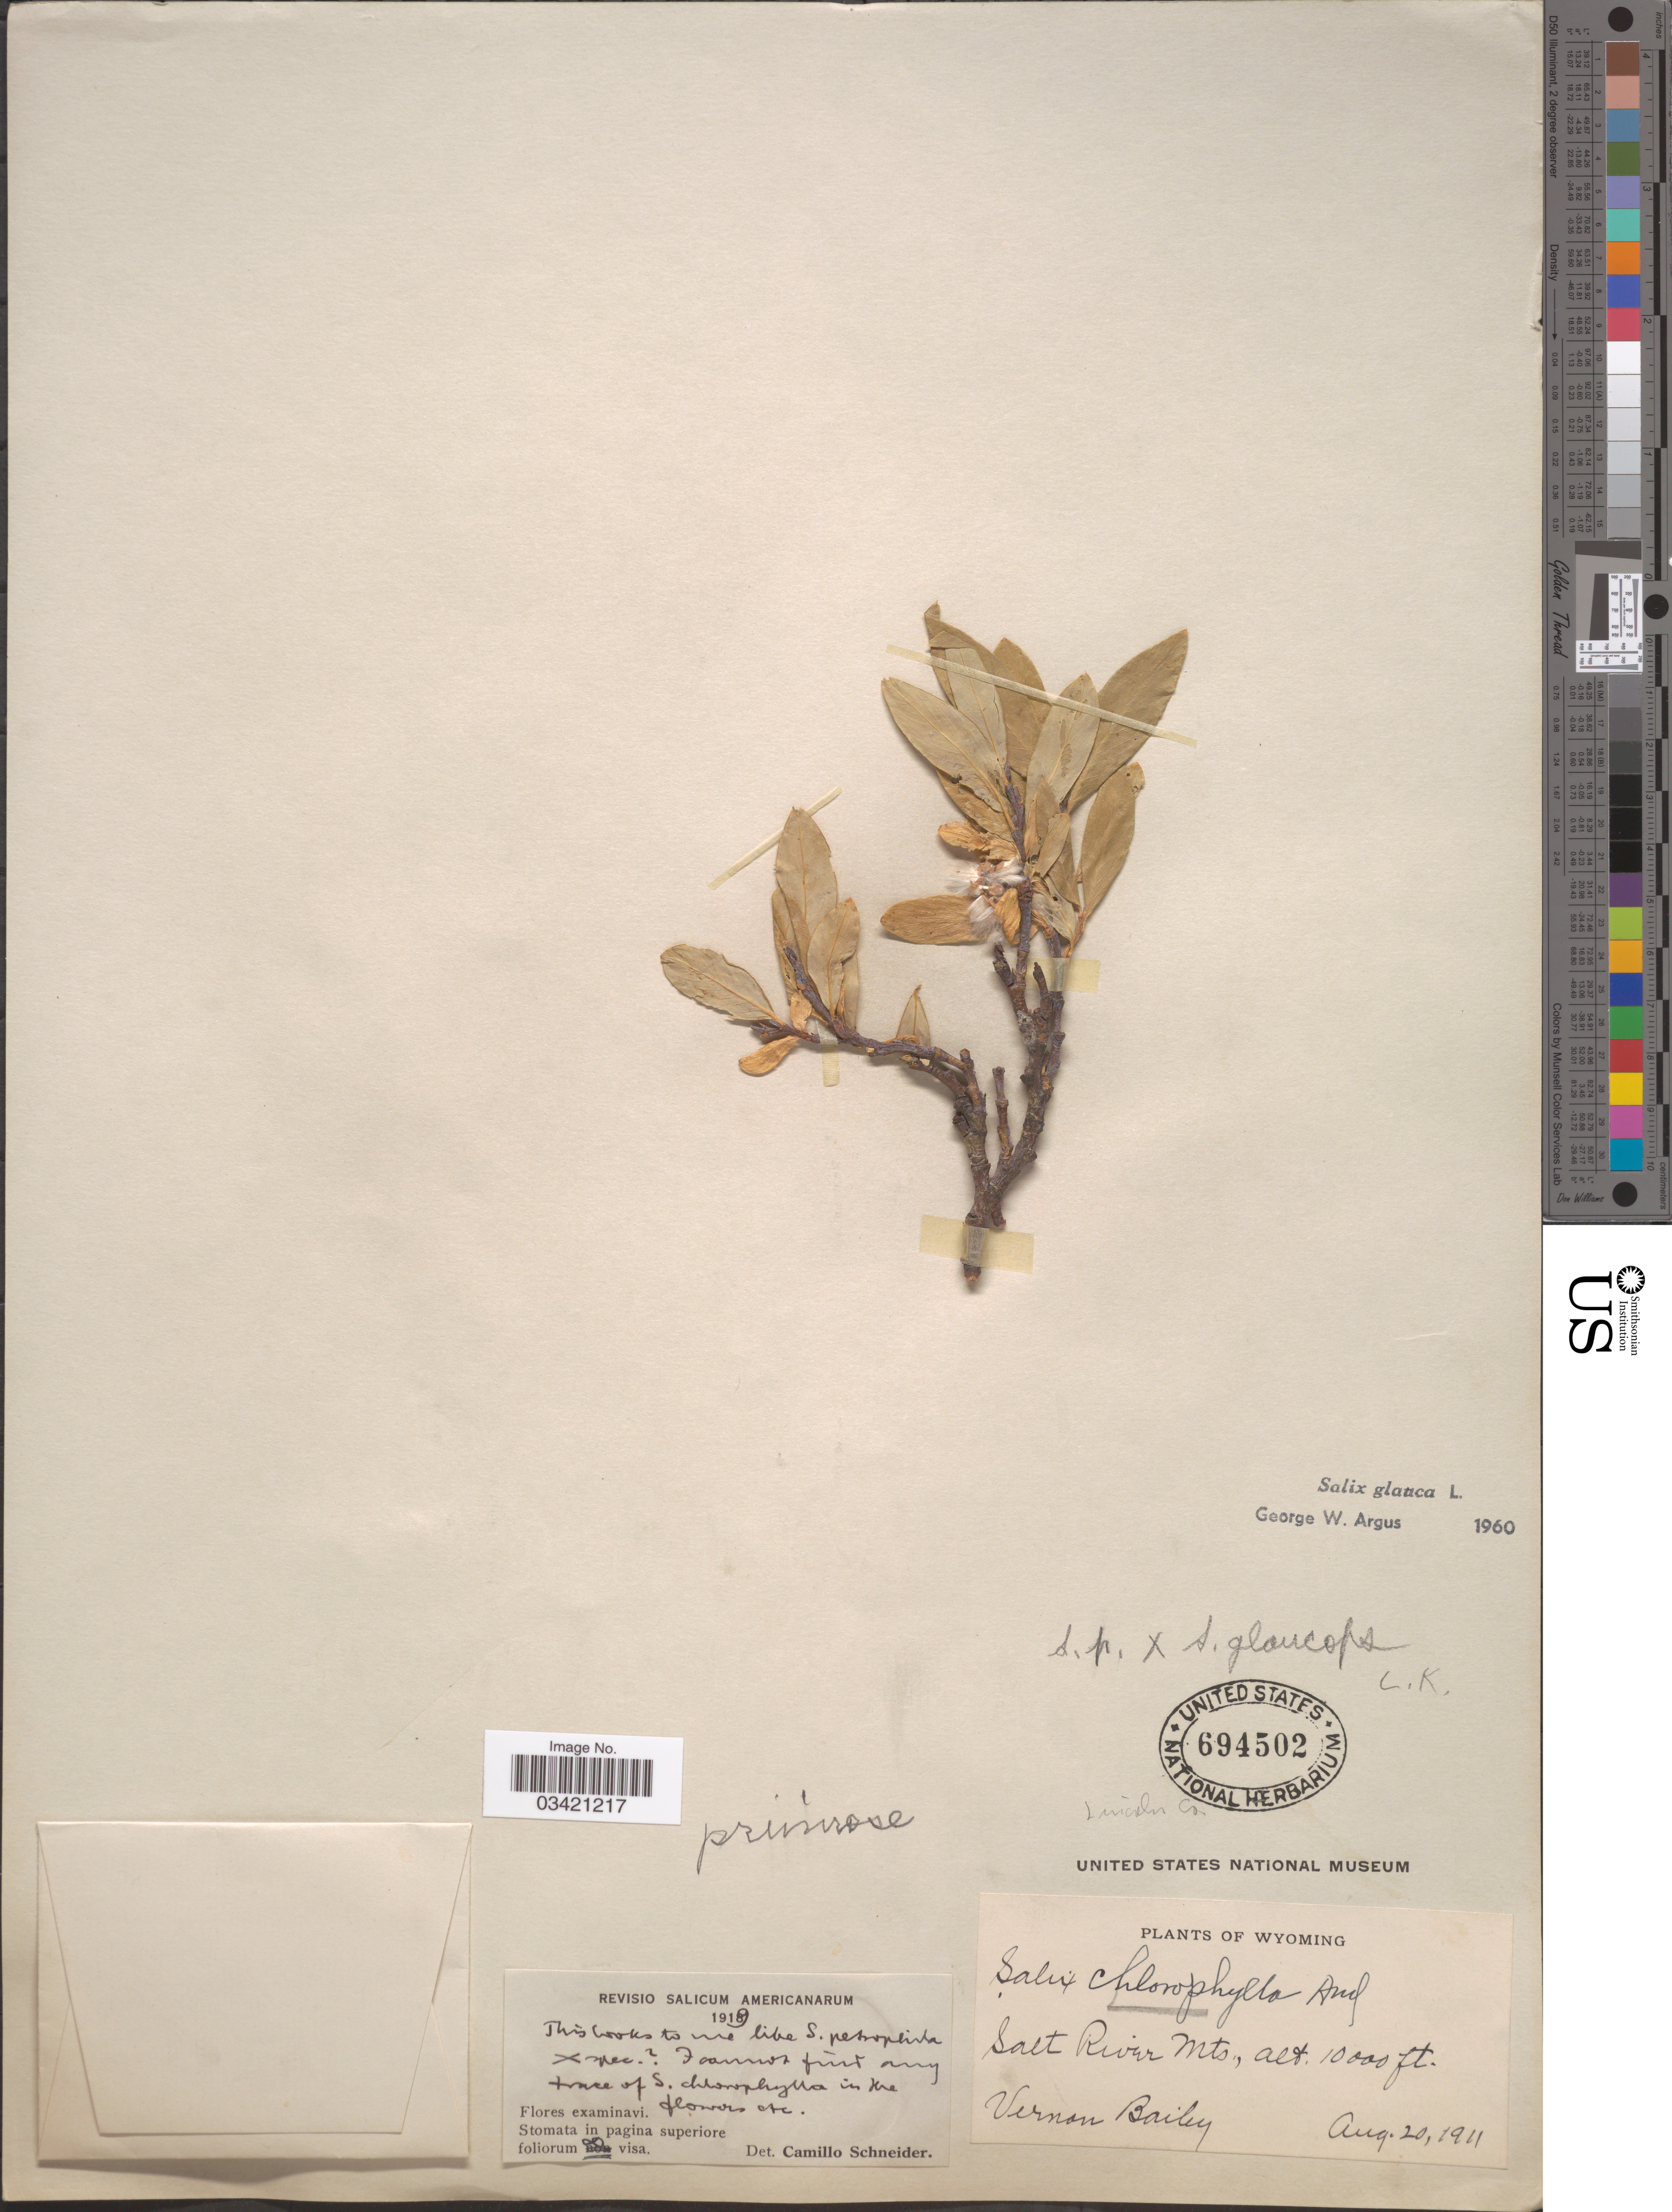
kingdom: Plantae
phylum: Tracheophyta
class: Magnoliopsida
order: Malpighiales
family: Salicaceae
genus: Salix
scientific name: Salix glauca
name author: L.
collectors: V. O. Bailey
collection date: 1911-08-20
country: United States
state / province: Wyoming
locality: Salt River Mts. Lincoln Co.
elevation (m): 3048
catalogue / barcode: US 694502